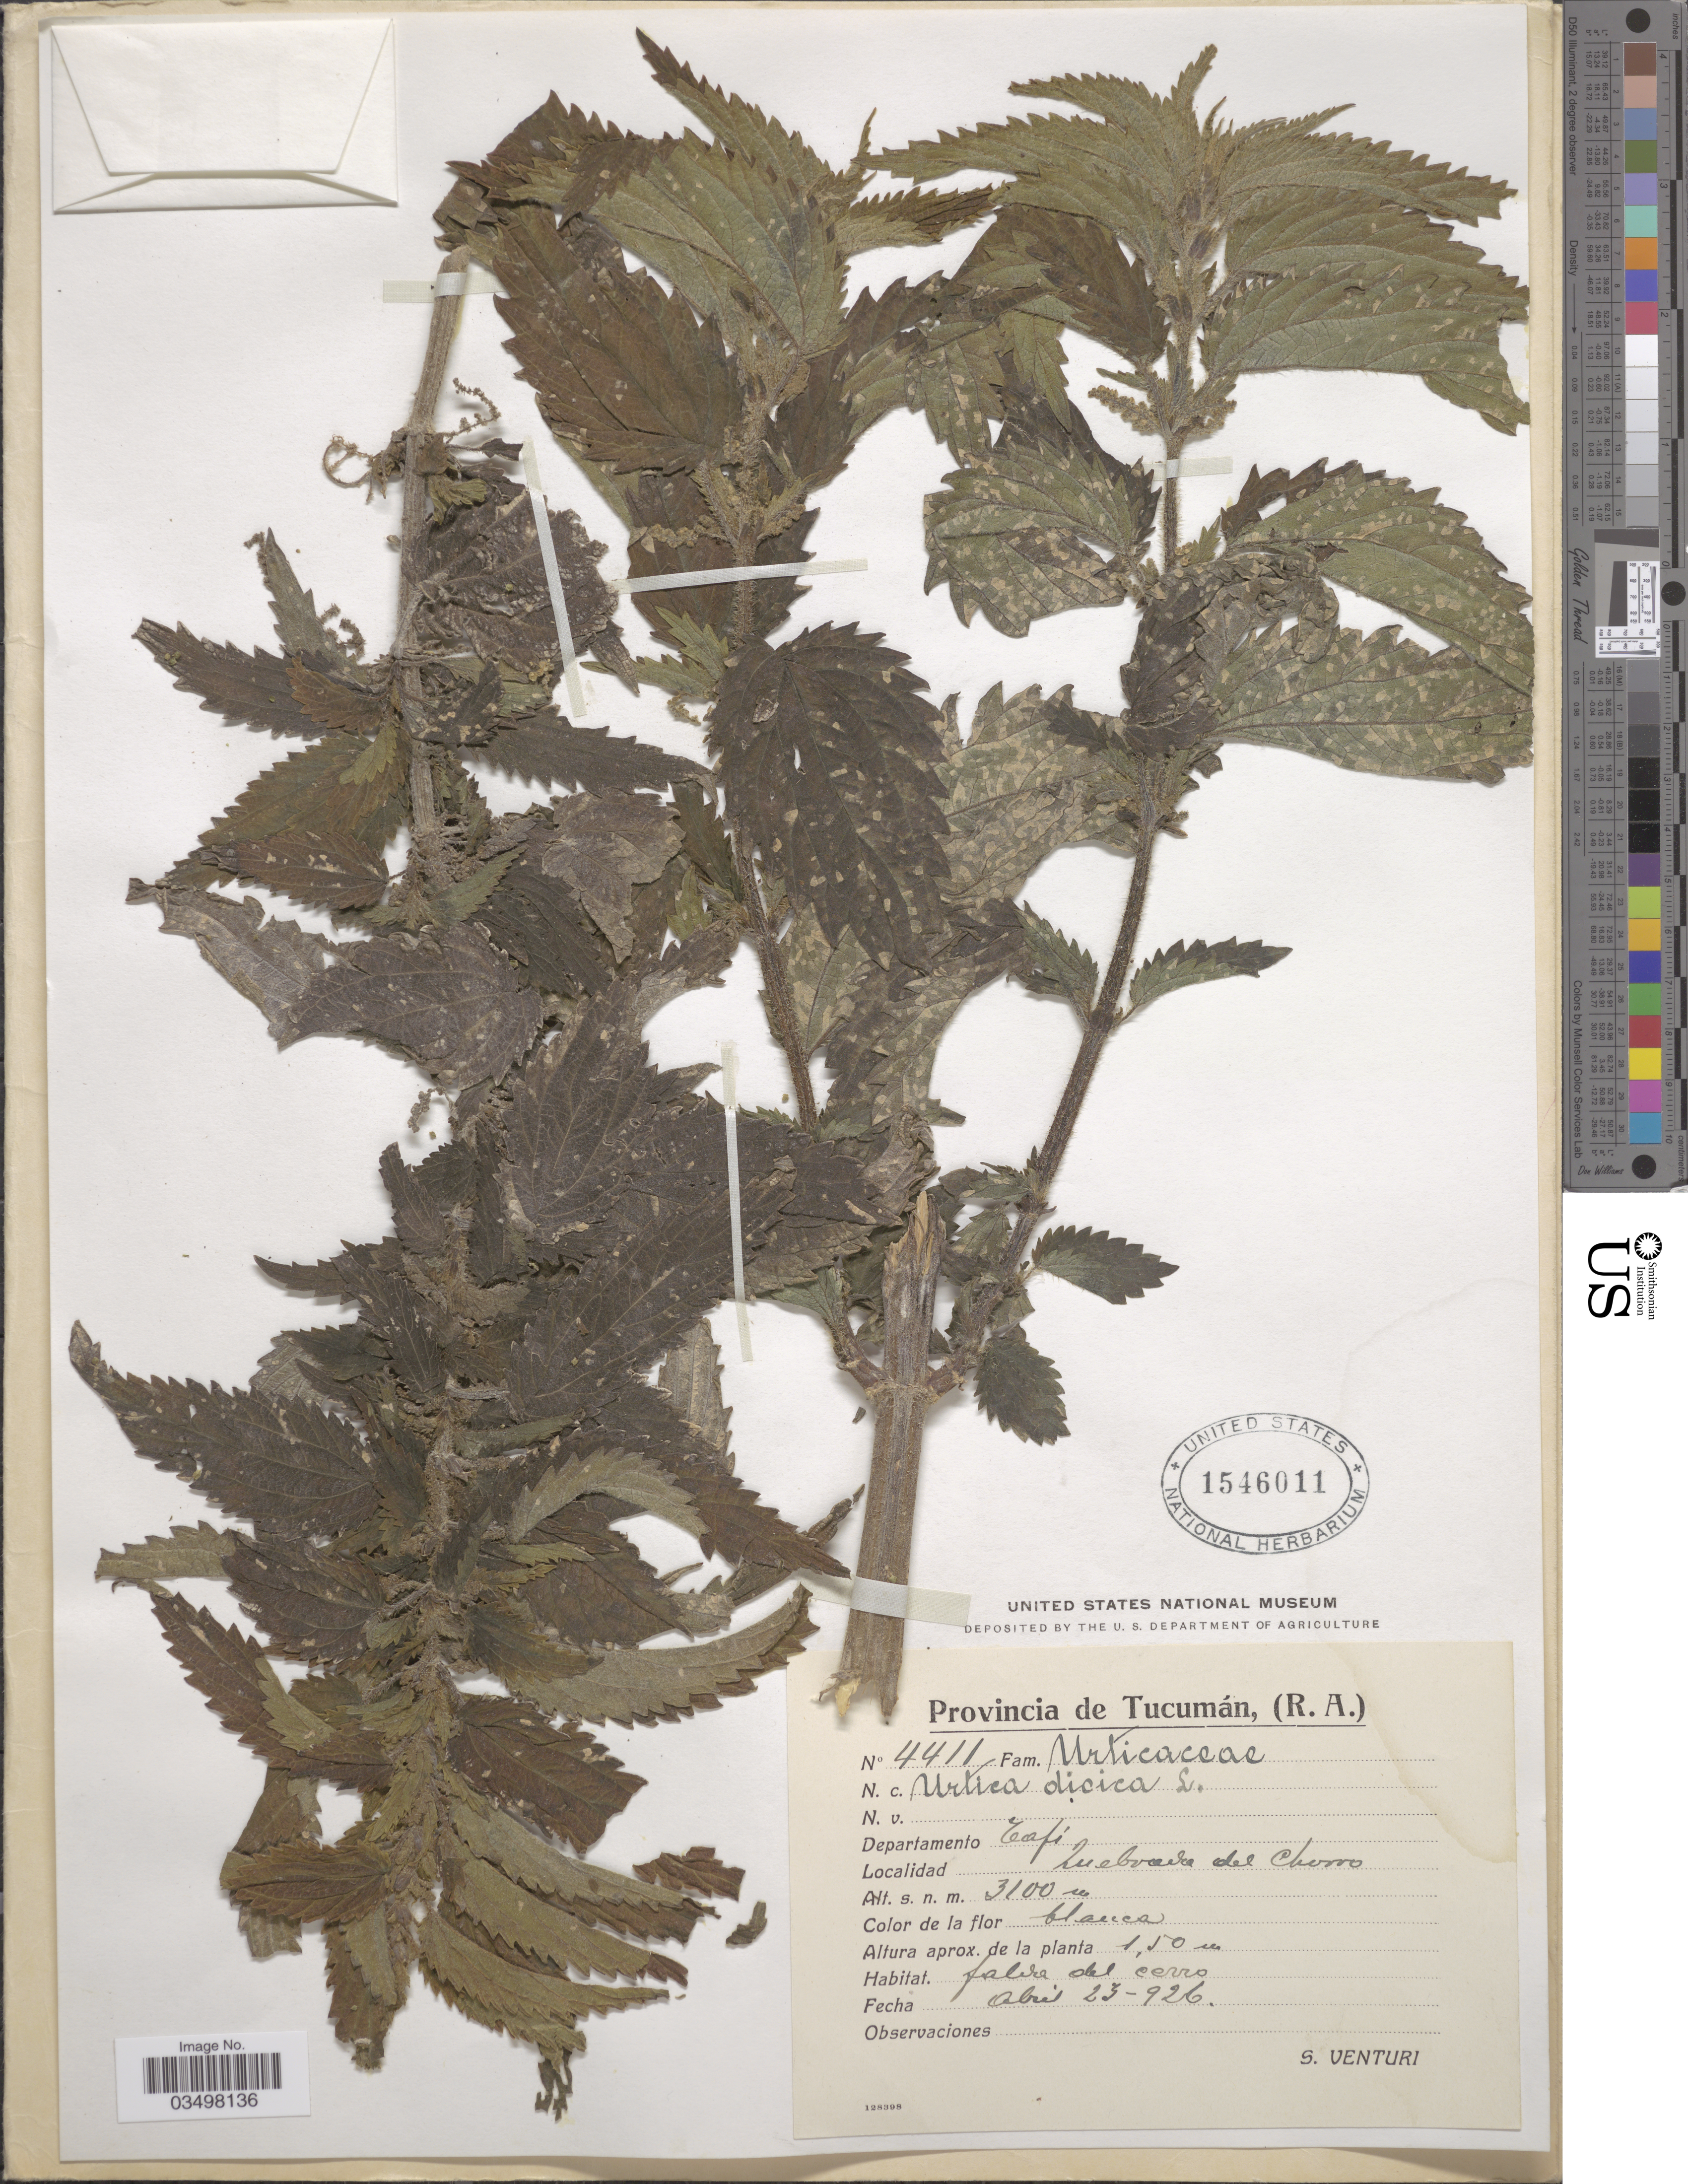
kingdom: Plantae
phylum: Tracheophyta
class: Magnoliopsida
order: Rosales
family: Urticaceae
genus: Urtica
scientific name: Urtica mollis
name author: Steud.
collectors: S. Venturi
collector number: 4411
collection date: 1926-04-23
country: Argentina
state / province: Tucuman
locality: Departamento Tafí, Quebrada del Chorro.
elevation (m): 3100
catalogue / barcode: US 1546011